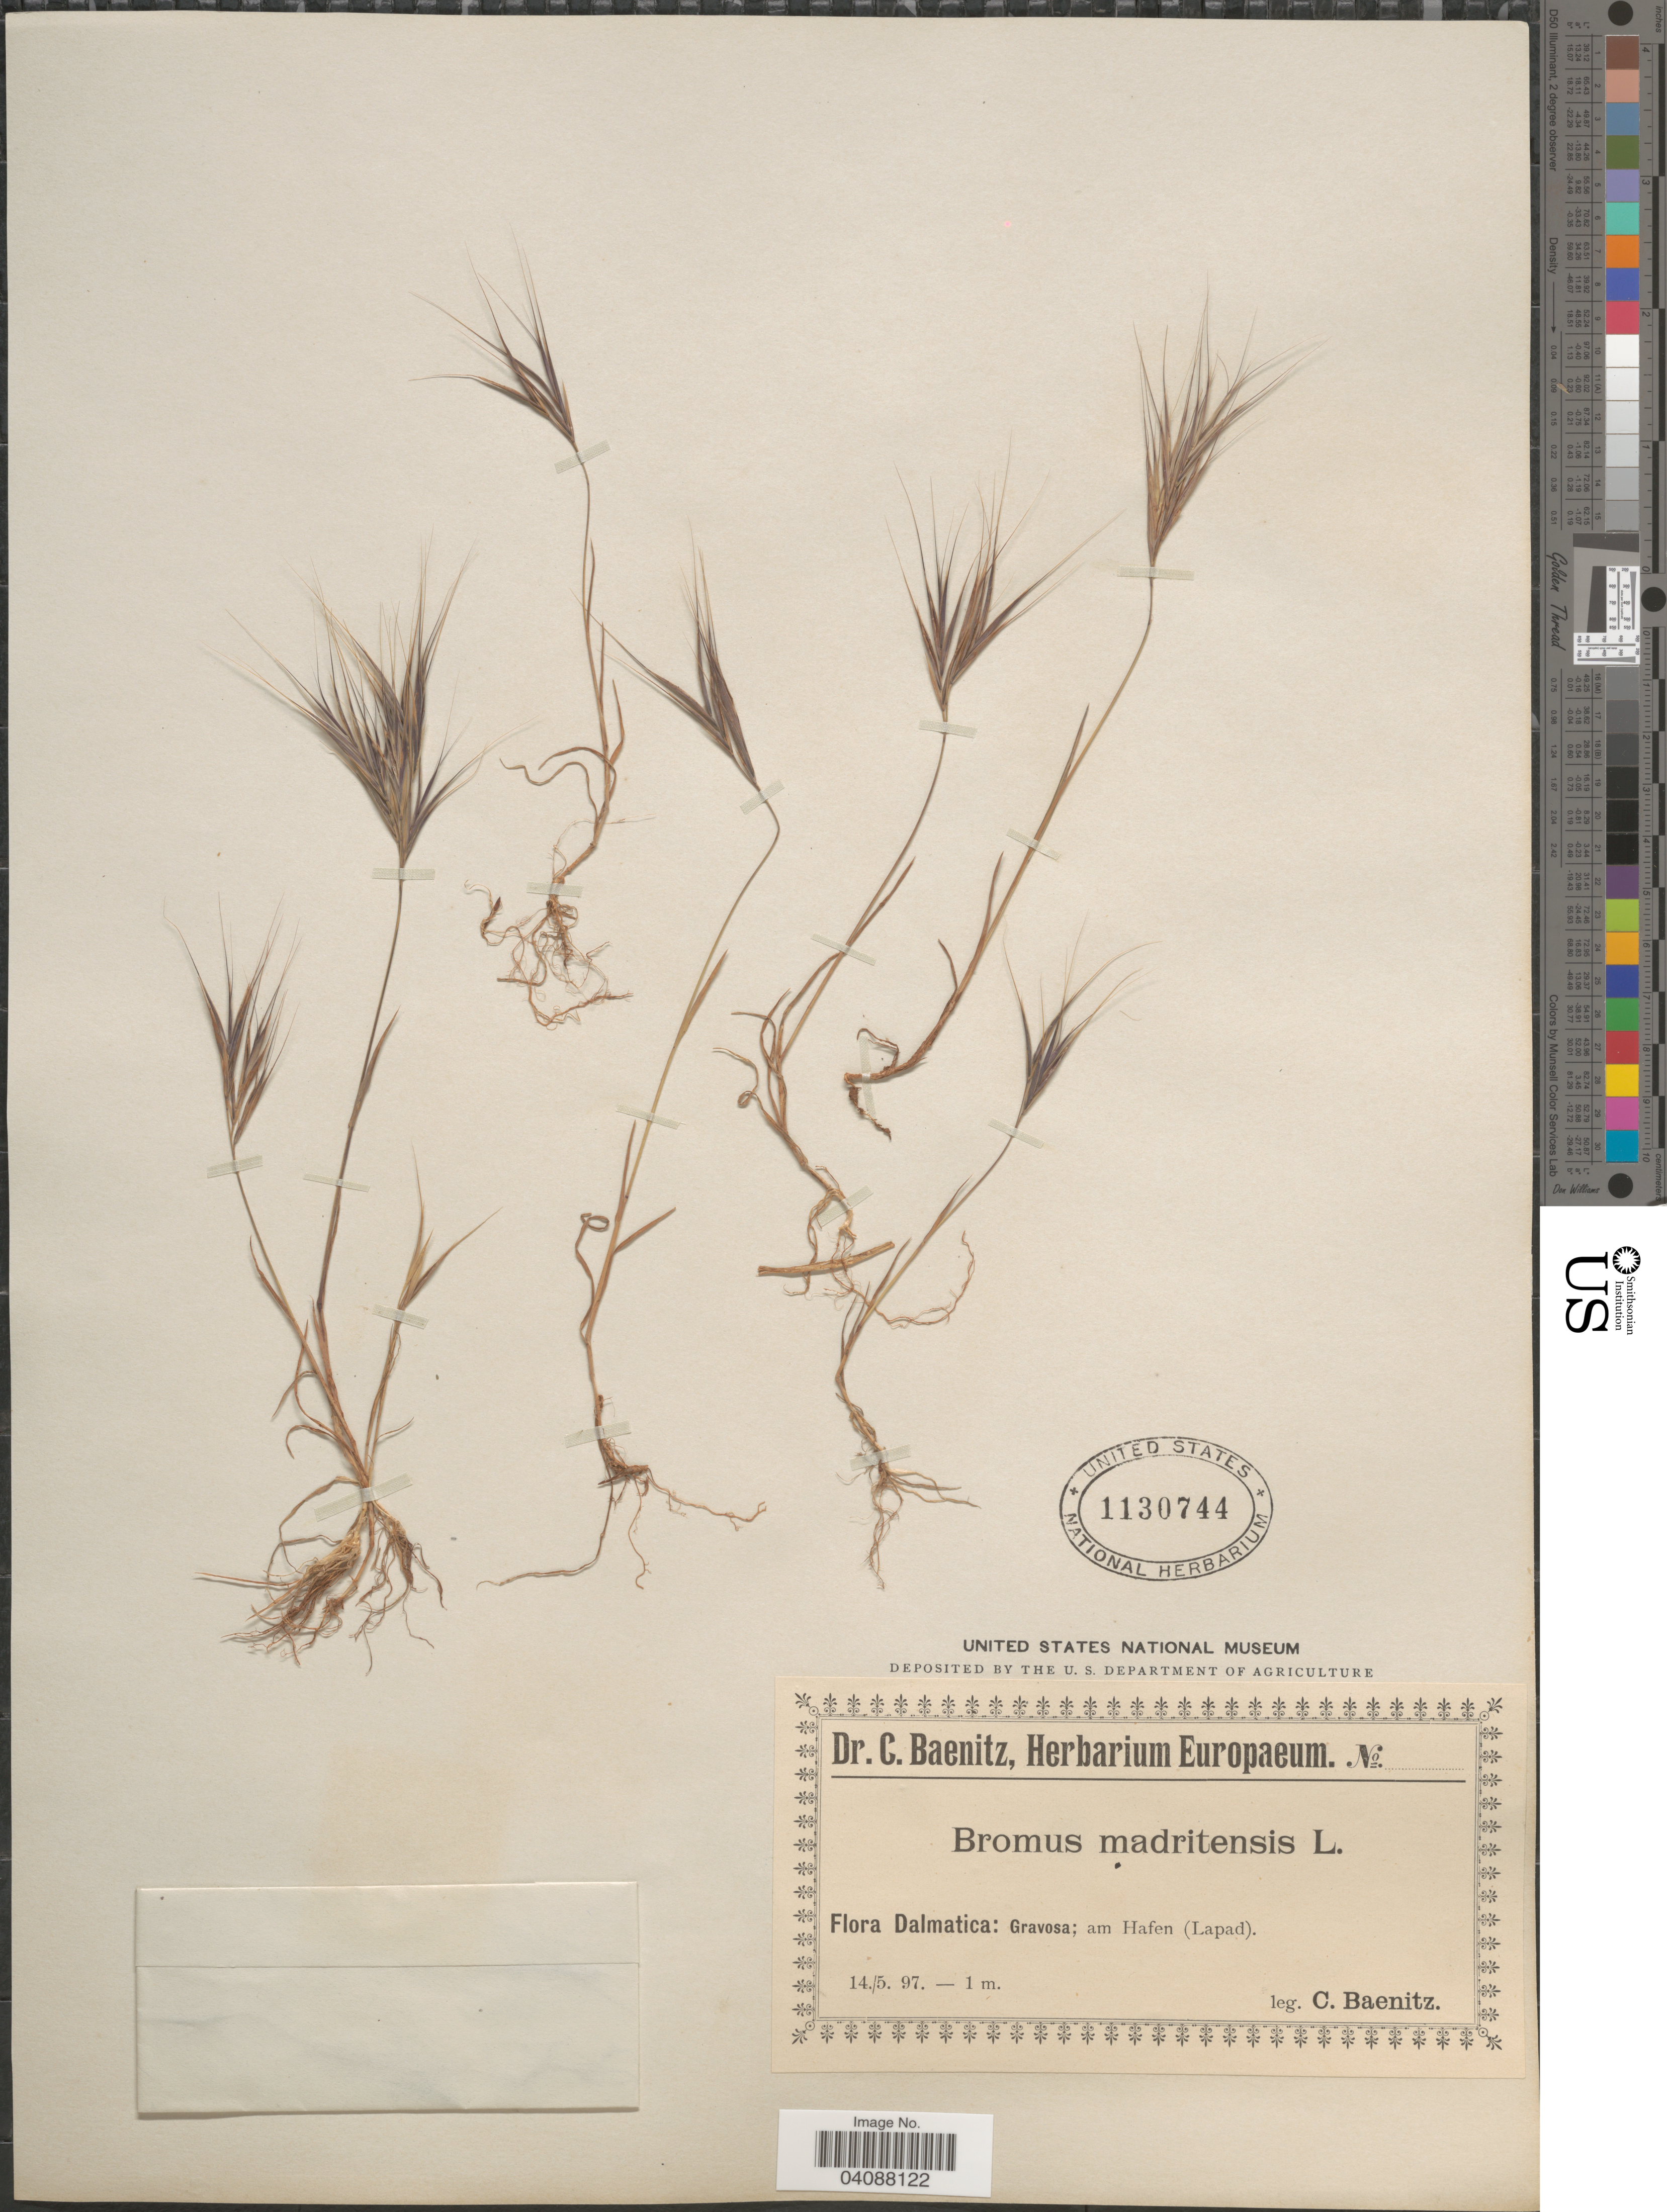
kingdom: Plantae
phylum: Tracheophyta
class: Liliopsida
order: Poales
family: Poaceae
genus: Bromus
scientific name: Bromus madritensis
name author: L.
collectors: C. G. Baenitz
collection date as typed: Transcribed d/m/y: 14/5/97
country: Croatia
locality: Dalmatica: Gravosa; am Hafen (Lapad).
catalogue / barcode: US 1130744